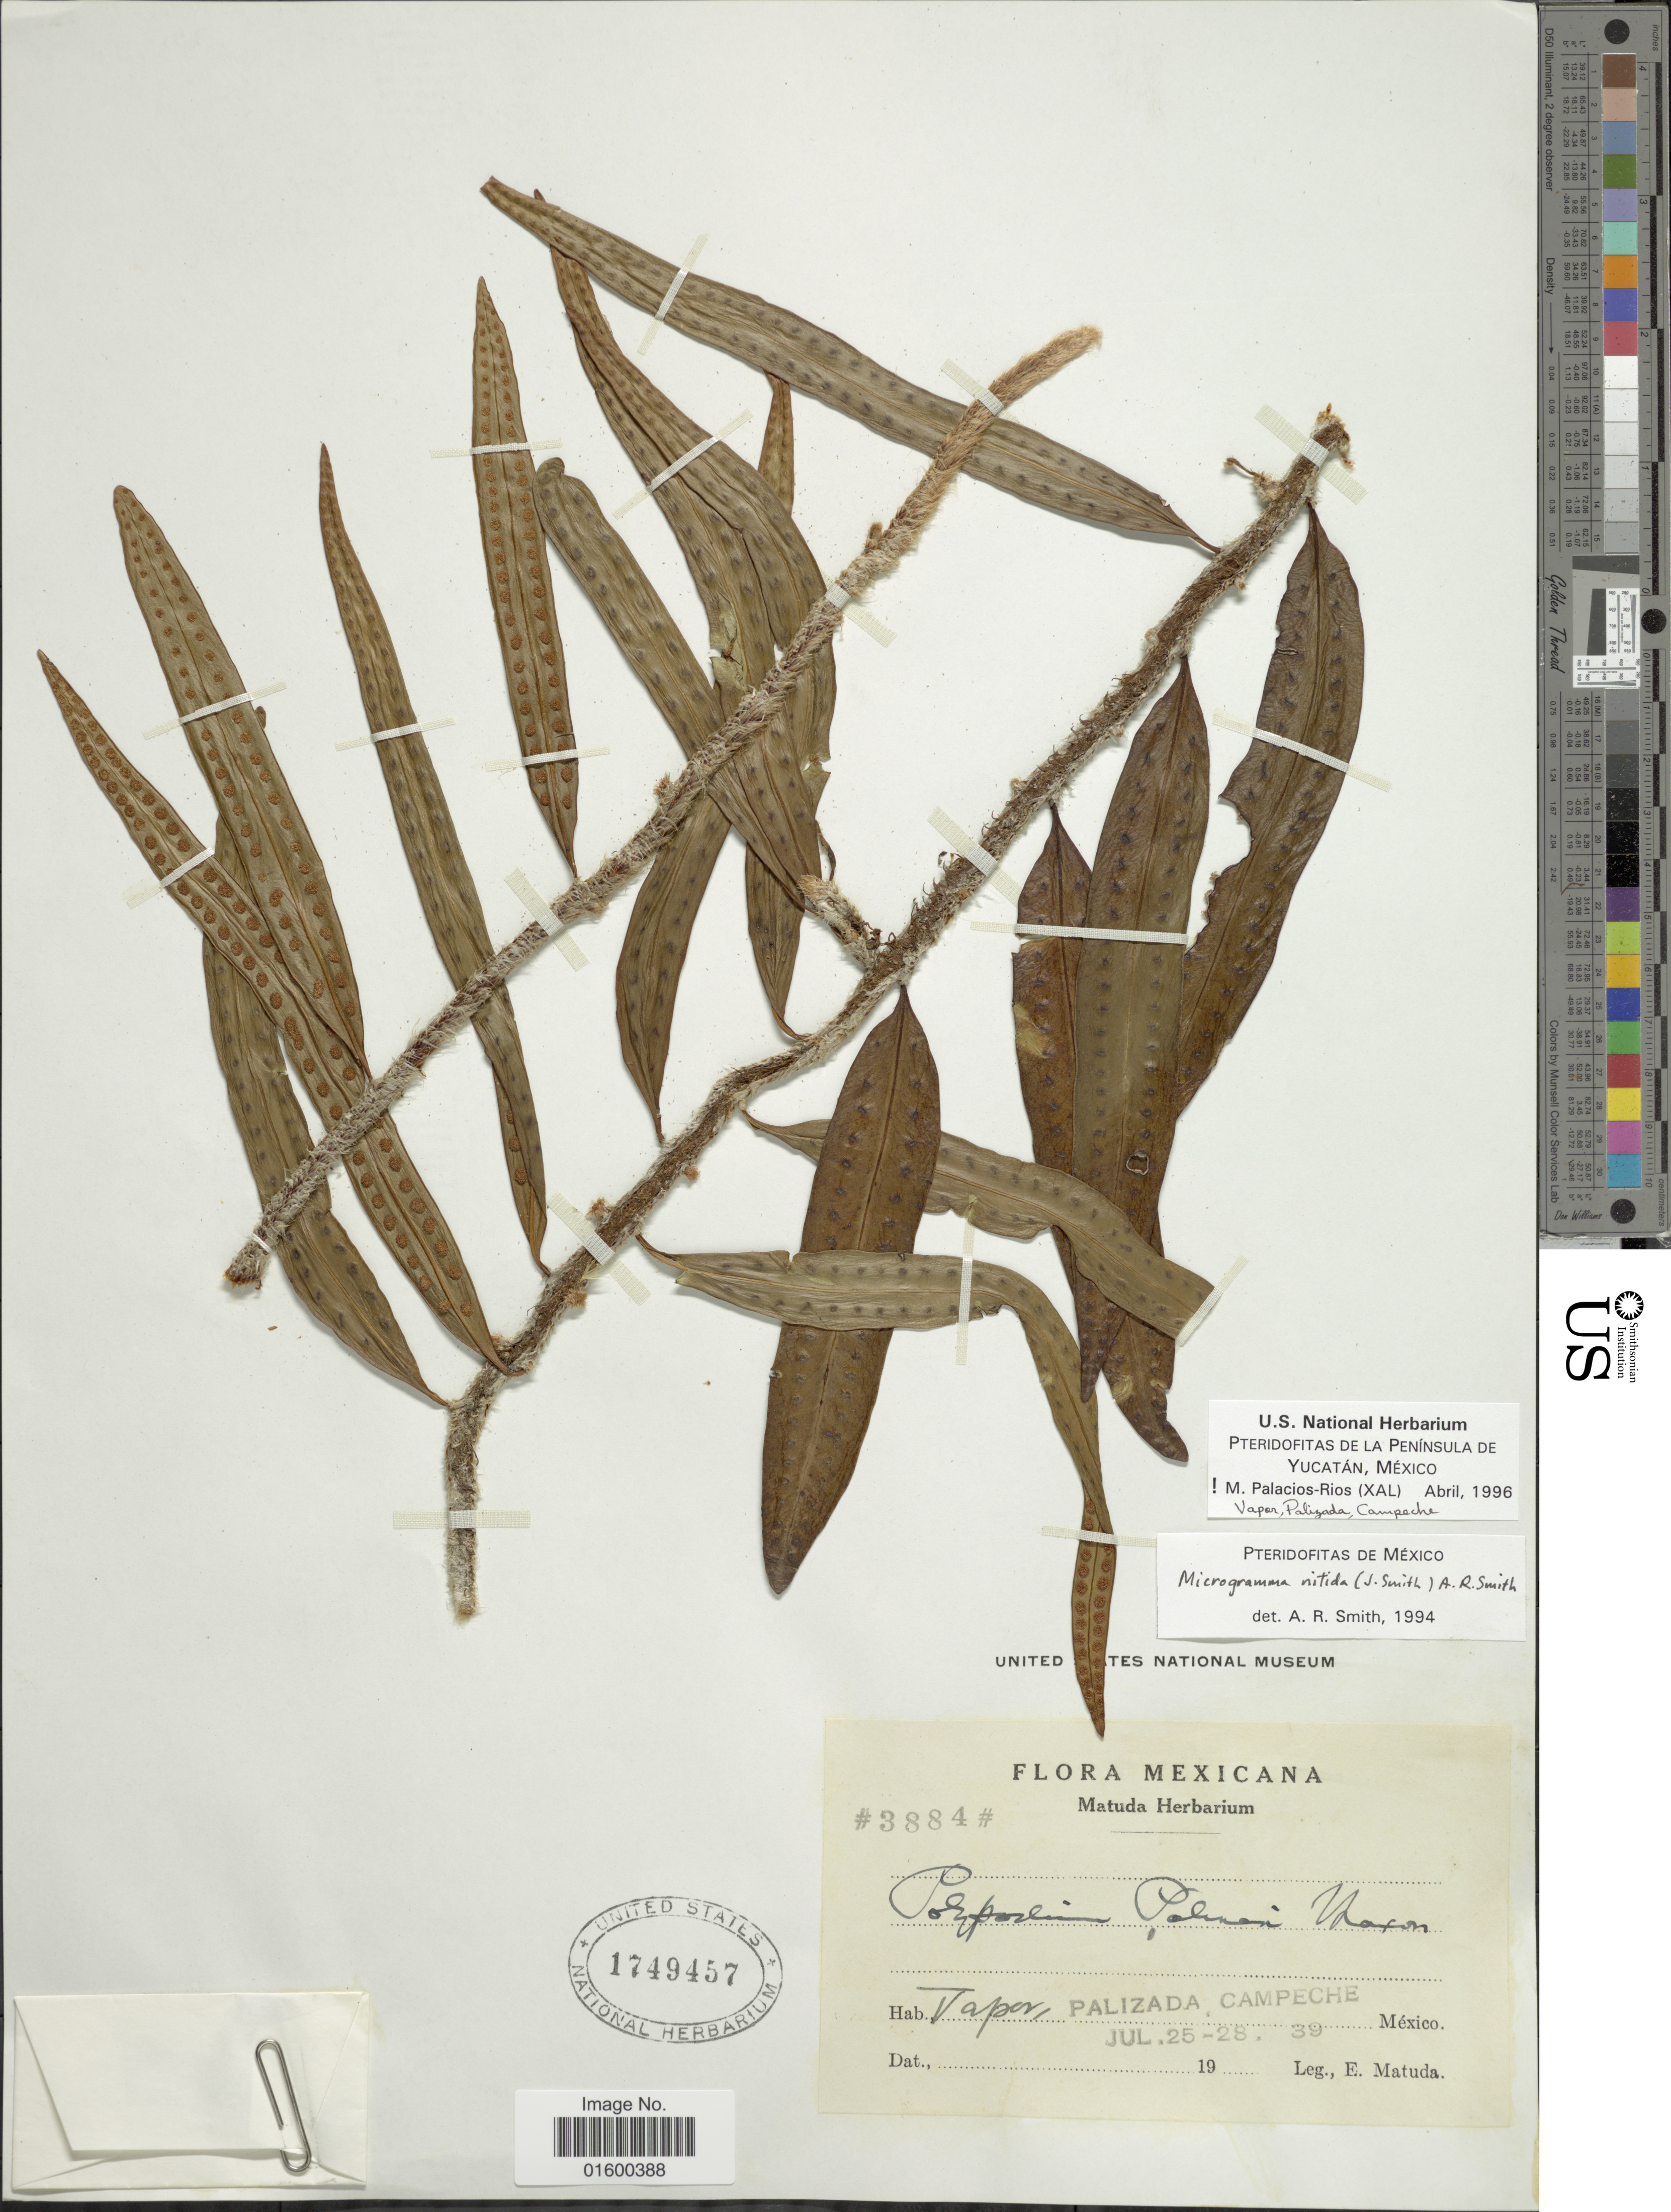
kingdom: Plantae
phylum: Tracheophyta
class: Polypodiopsida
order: Polypodiales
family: Polypodiaceae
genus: Microgramma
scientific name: Microgramma nitida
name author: (J. Sm.) A.R. Sm.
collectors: E. Matuda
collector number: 3884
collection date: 1939-07-25/1939-07-28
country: Mexico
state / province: Campeche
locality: Japer, Palizada, Campeche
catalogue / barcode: US 1749457